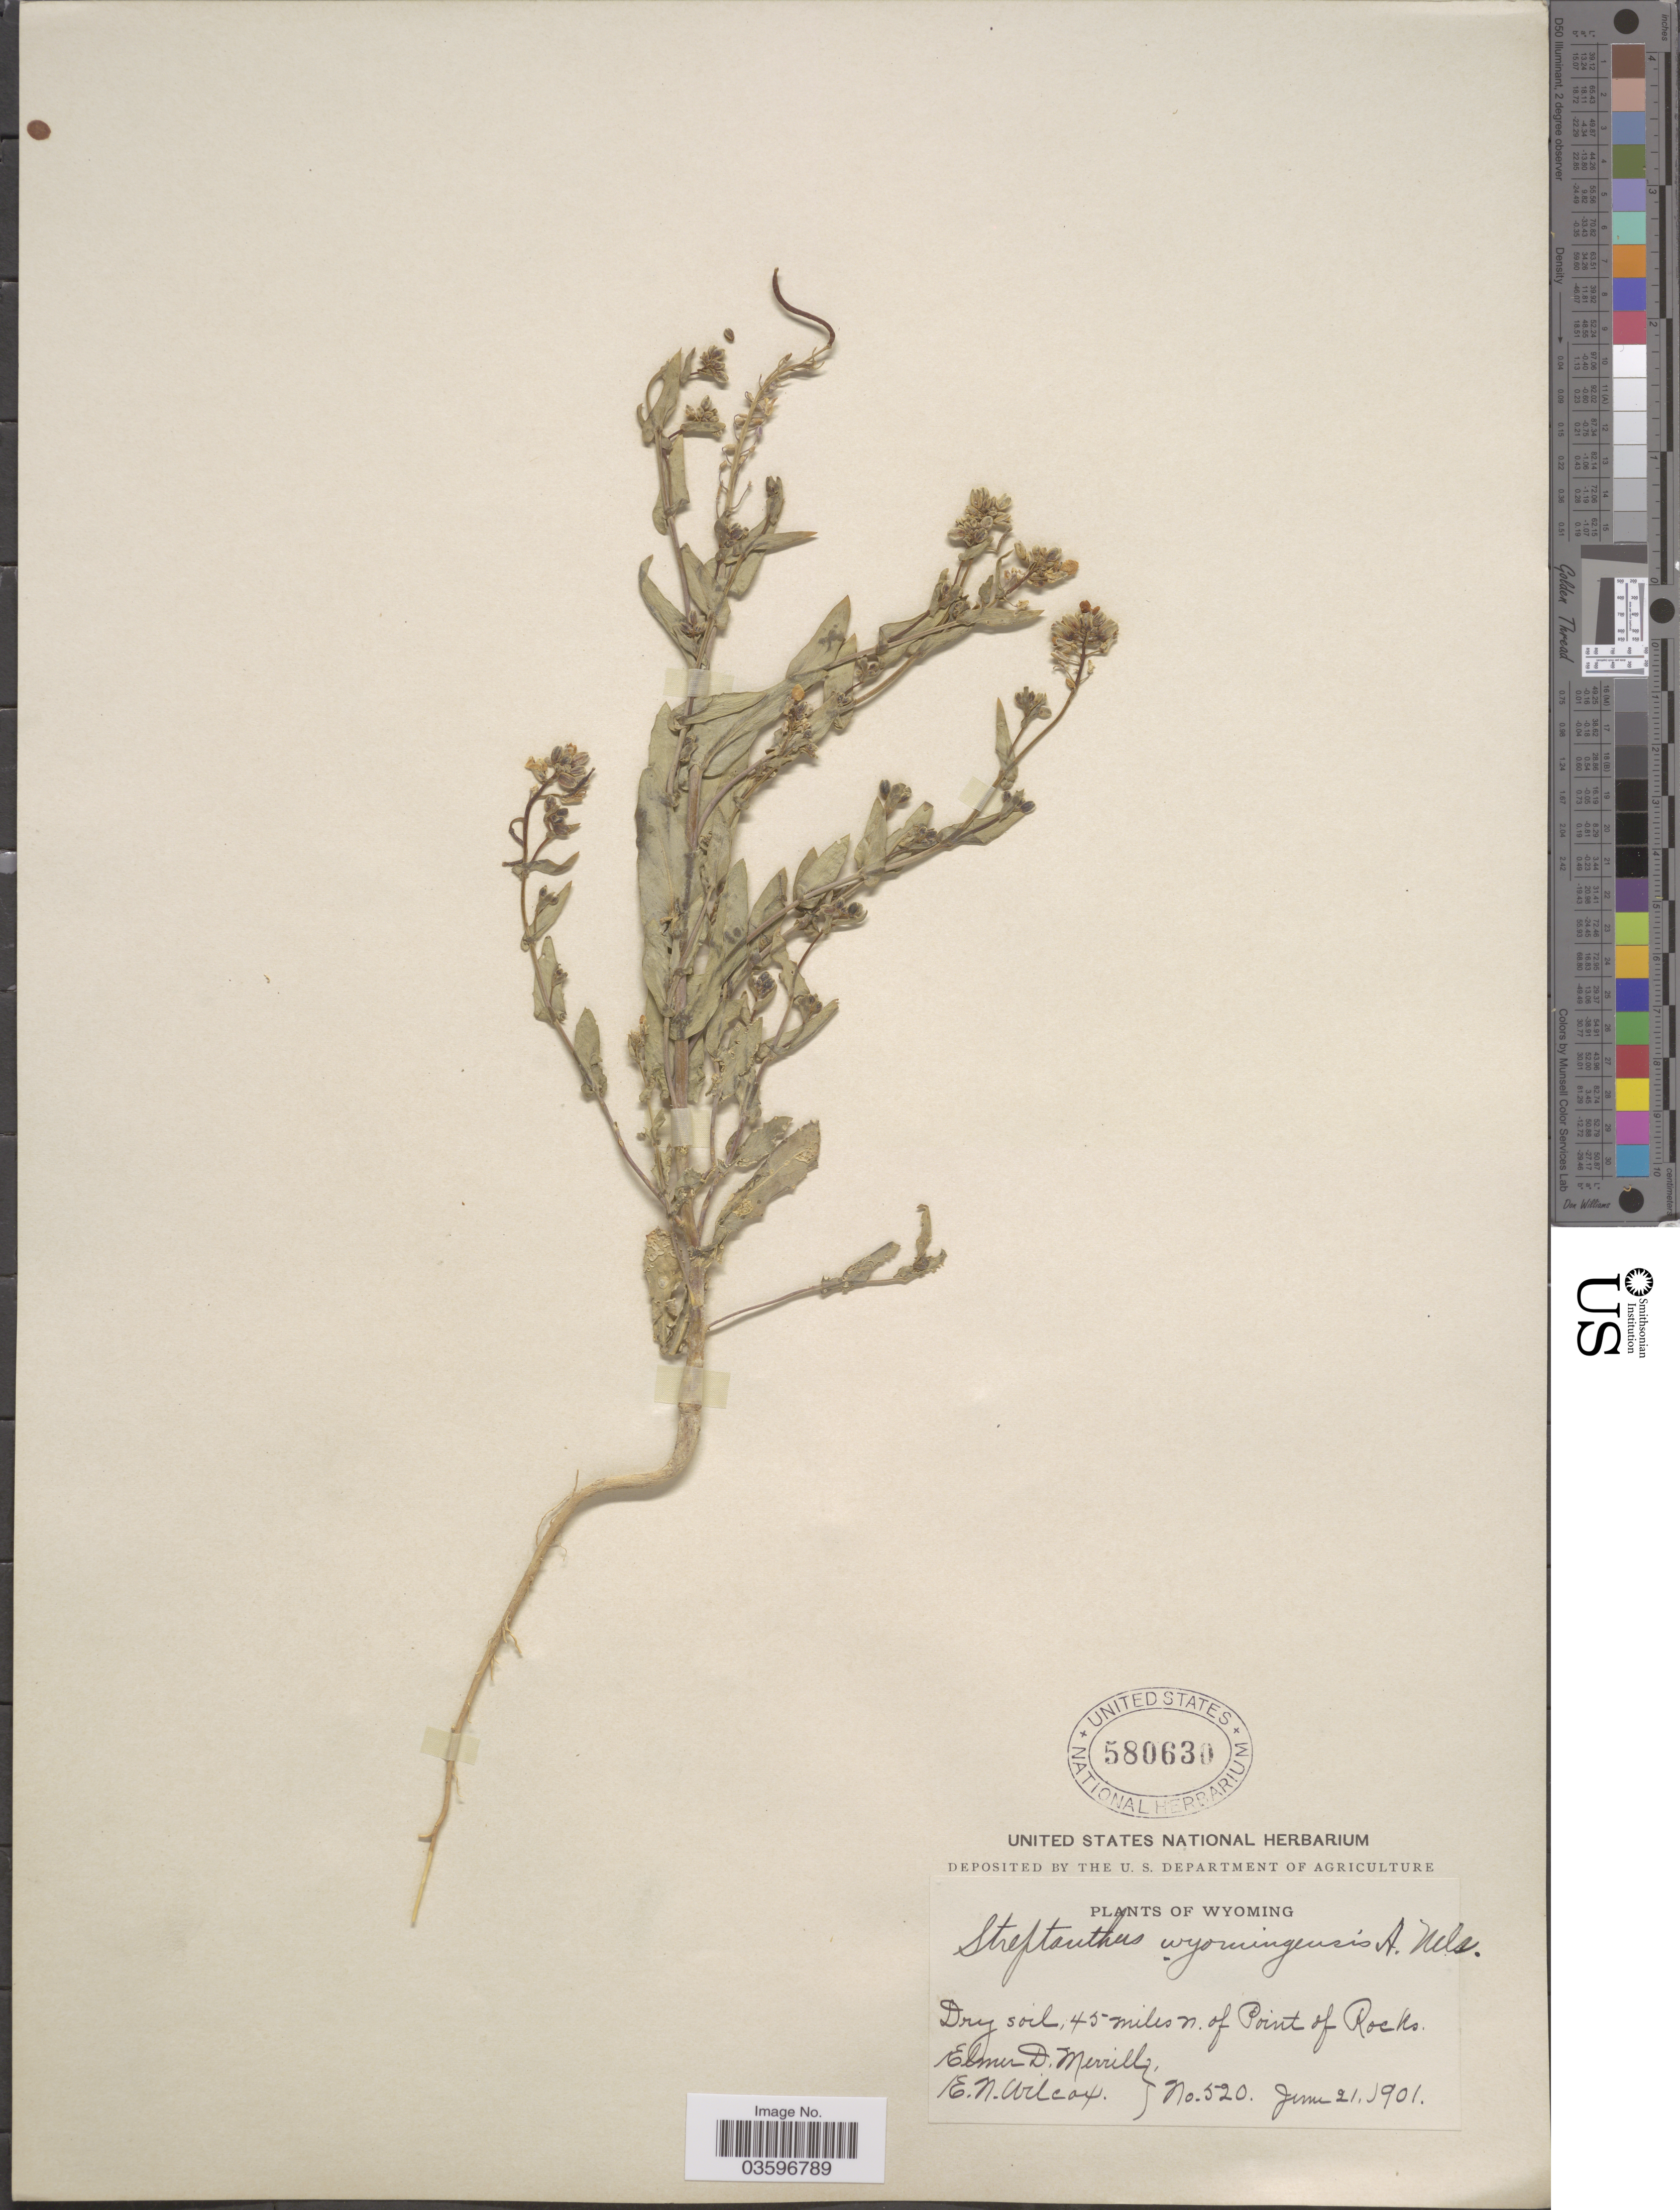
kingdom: Plantae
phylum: Tracheophyta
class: Magnoliopsida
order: Brassicales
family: Brassicaceae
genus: Thelypodiopsis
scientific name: Thelypodiopsis elegans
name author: (M.E. Jones) Rydb.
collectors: E. D. Merrill & E. Wilcox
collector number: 520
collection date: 1901-06-21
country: United States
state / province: Wyoming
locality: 45 miles n. of Point of Rocks.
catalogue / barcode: US 580630